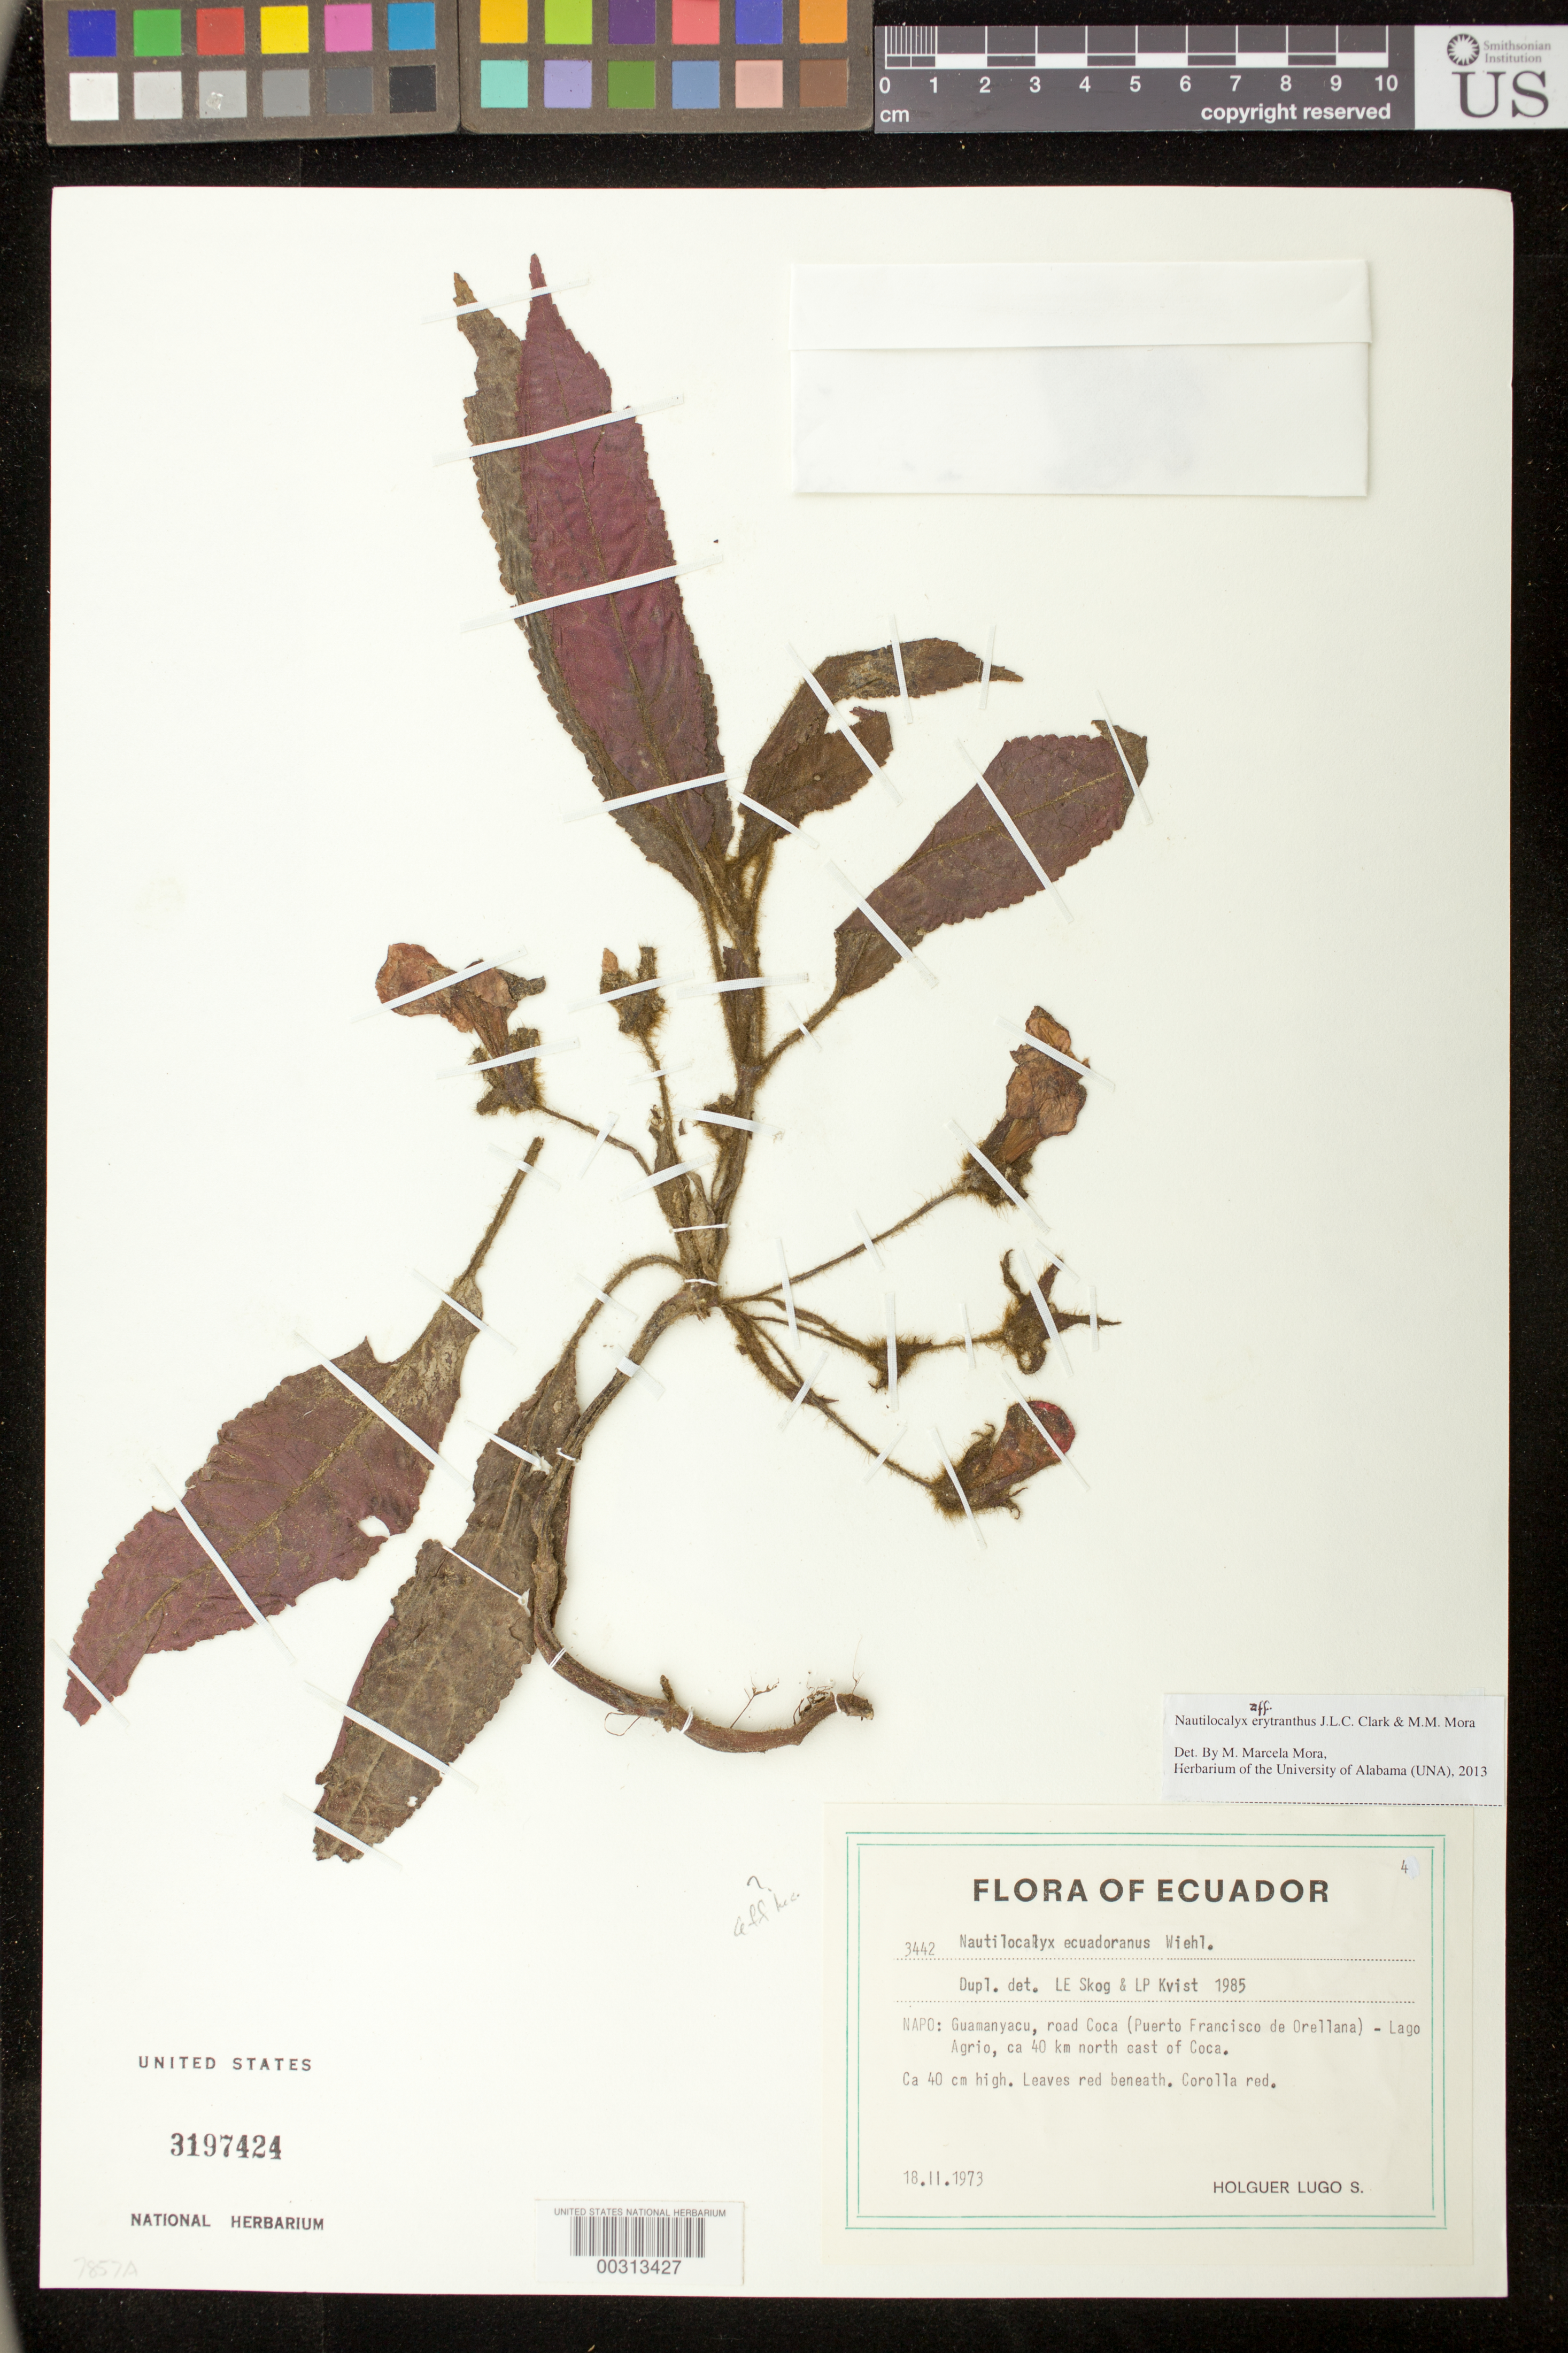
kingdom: Plantae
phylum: Tracheophyta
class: Magnoliopsida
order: Lamiales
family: Gesneriaceae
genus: Nautilocalyx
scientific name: Nautilocalyx erytranthus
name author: J.L. Clark & M.M. Mora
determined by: Mora, M. Marcela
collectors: H. Lugo S.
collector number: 3442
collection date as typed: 18 Nov 1973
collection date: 1973-11-18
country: Ecuador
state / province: Napo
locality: Guamanyacu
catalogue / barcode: US 3197424